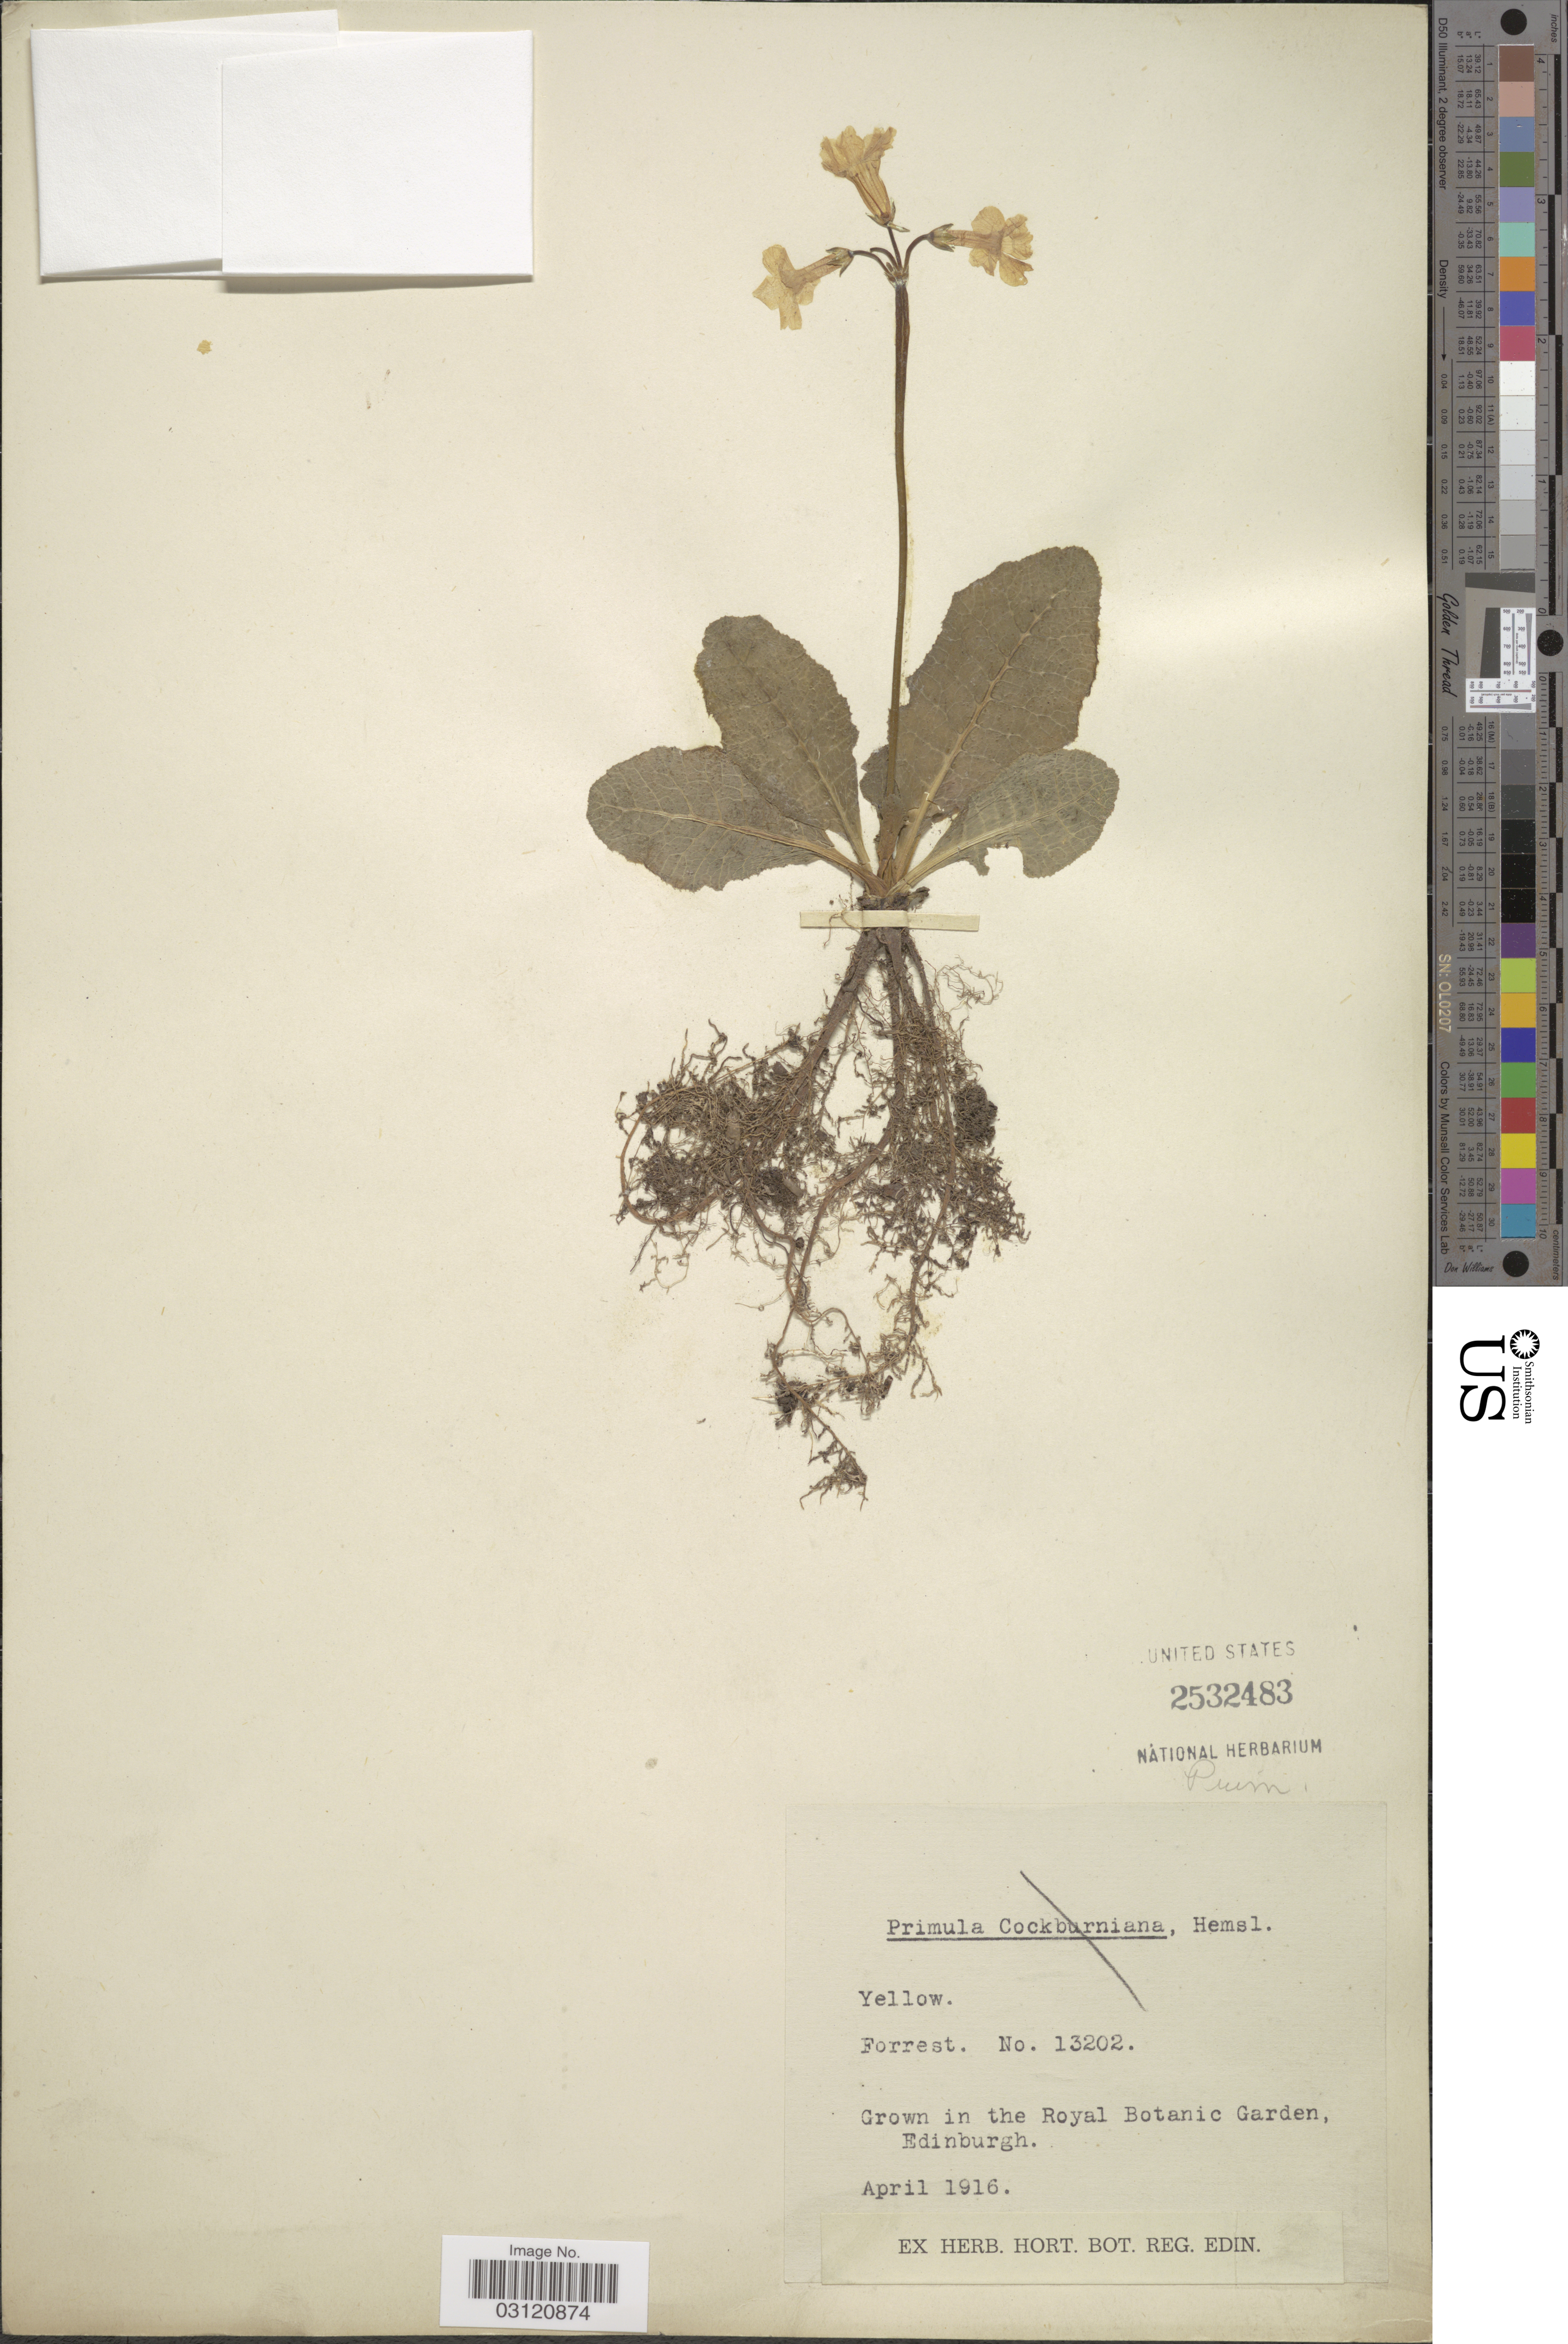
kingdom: Plantae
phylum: Tracheophyta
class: Magnoliopsida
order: Ericales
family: Primulaceae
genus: Primula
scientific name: Primula cockburniana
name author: Hemsl.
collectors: -. Forrest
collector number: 13202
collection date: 1916-04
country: United Kingdom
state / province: Scotland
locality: Grown in the Royal Botanic Garden, Edinburgh.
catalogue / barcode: US 2532483